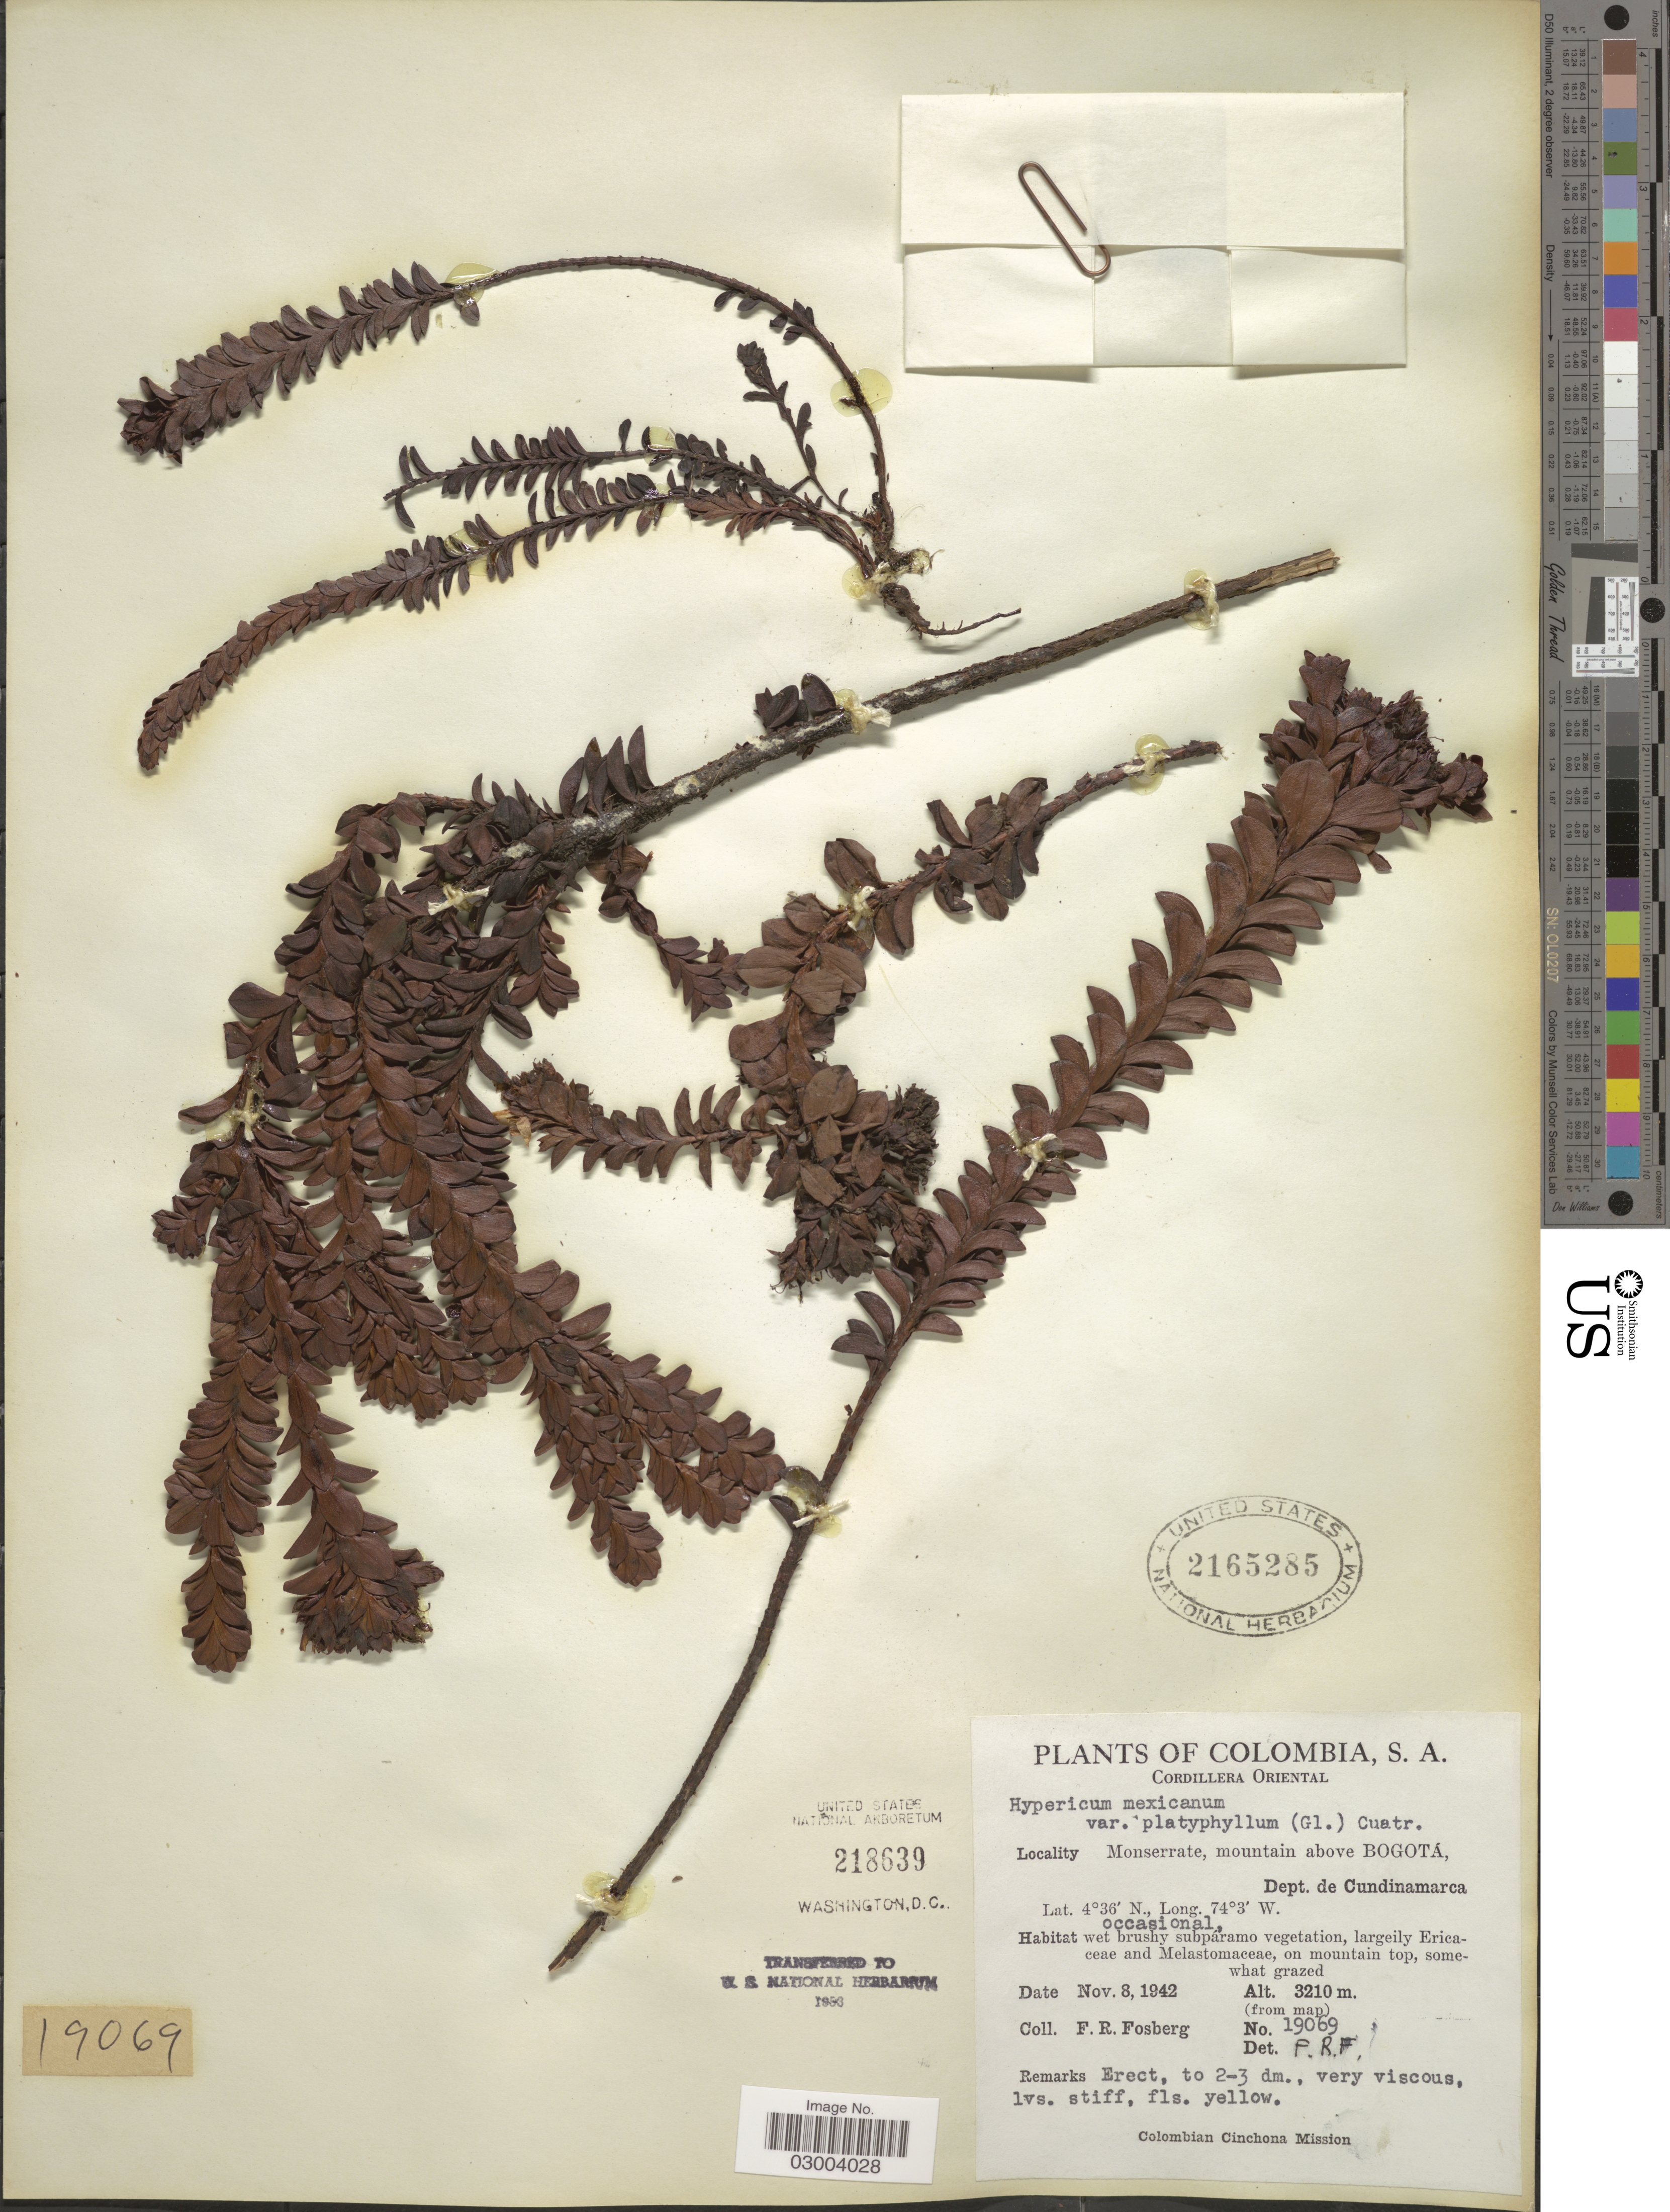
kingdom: Plantae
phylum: Tracheophyta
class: Magnoliopsida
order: Malpighiales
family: Hypericaceae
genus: Hypericum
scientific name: Hypericum mexicanum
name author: L.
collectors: F. R. Fosberg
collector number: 19069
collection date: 1942-11-08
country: Colombia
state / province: Cundinamarca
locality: Cordillera Oriental, Monserrate, mountain above Bogotá, Dept. de Cundinamarca.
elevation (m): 3210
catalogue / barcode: US 2165285